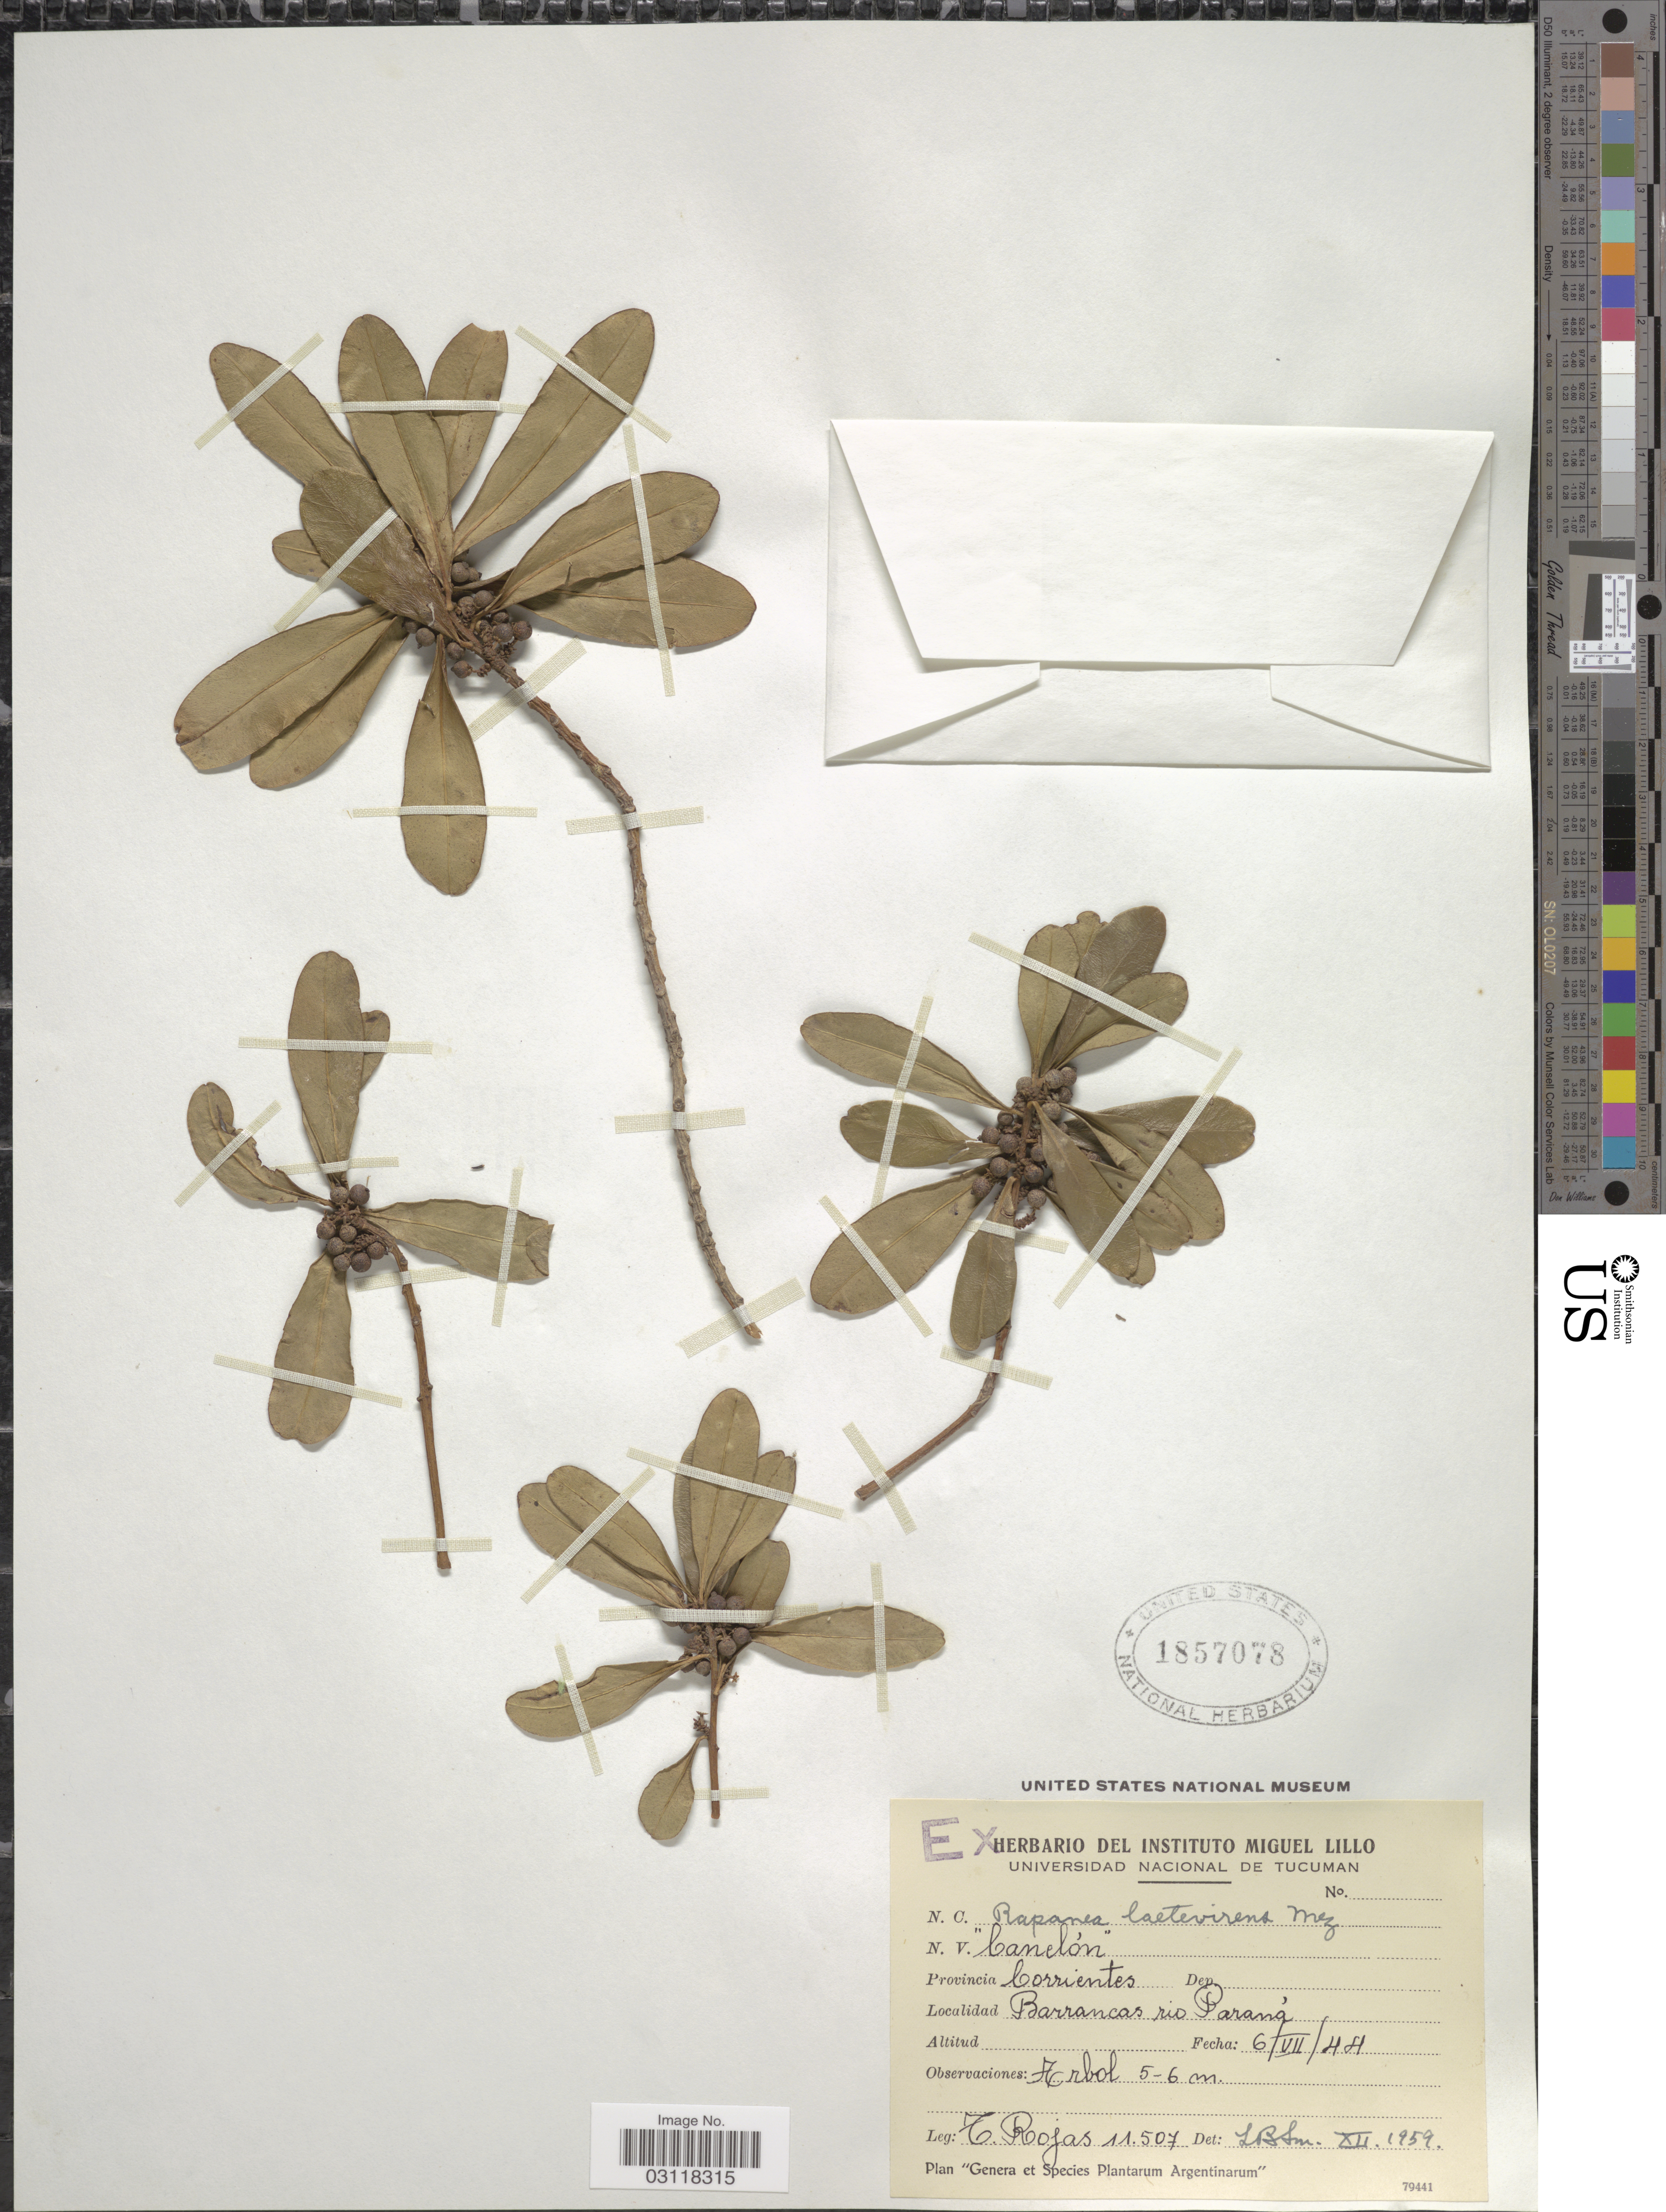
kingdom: Plantae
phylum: Tracheophyta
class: Magnoliopsida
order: Ericales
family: Primulaceae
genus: Rapanea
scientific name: Rapanea laetevirens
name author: Mez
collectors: T. Rojas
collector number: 11507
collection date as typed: Transcribed d/m/y: 6/7/44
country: Argentina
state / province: Corrientes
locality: Provincia Corrientes. Barrancas rio Paraná.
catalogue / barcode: US 1857078